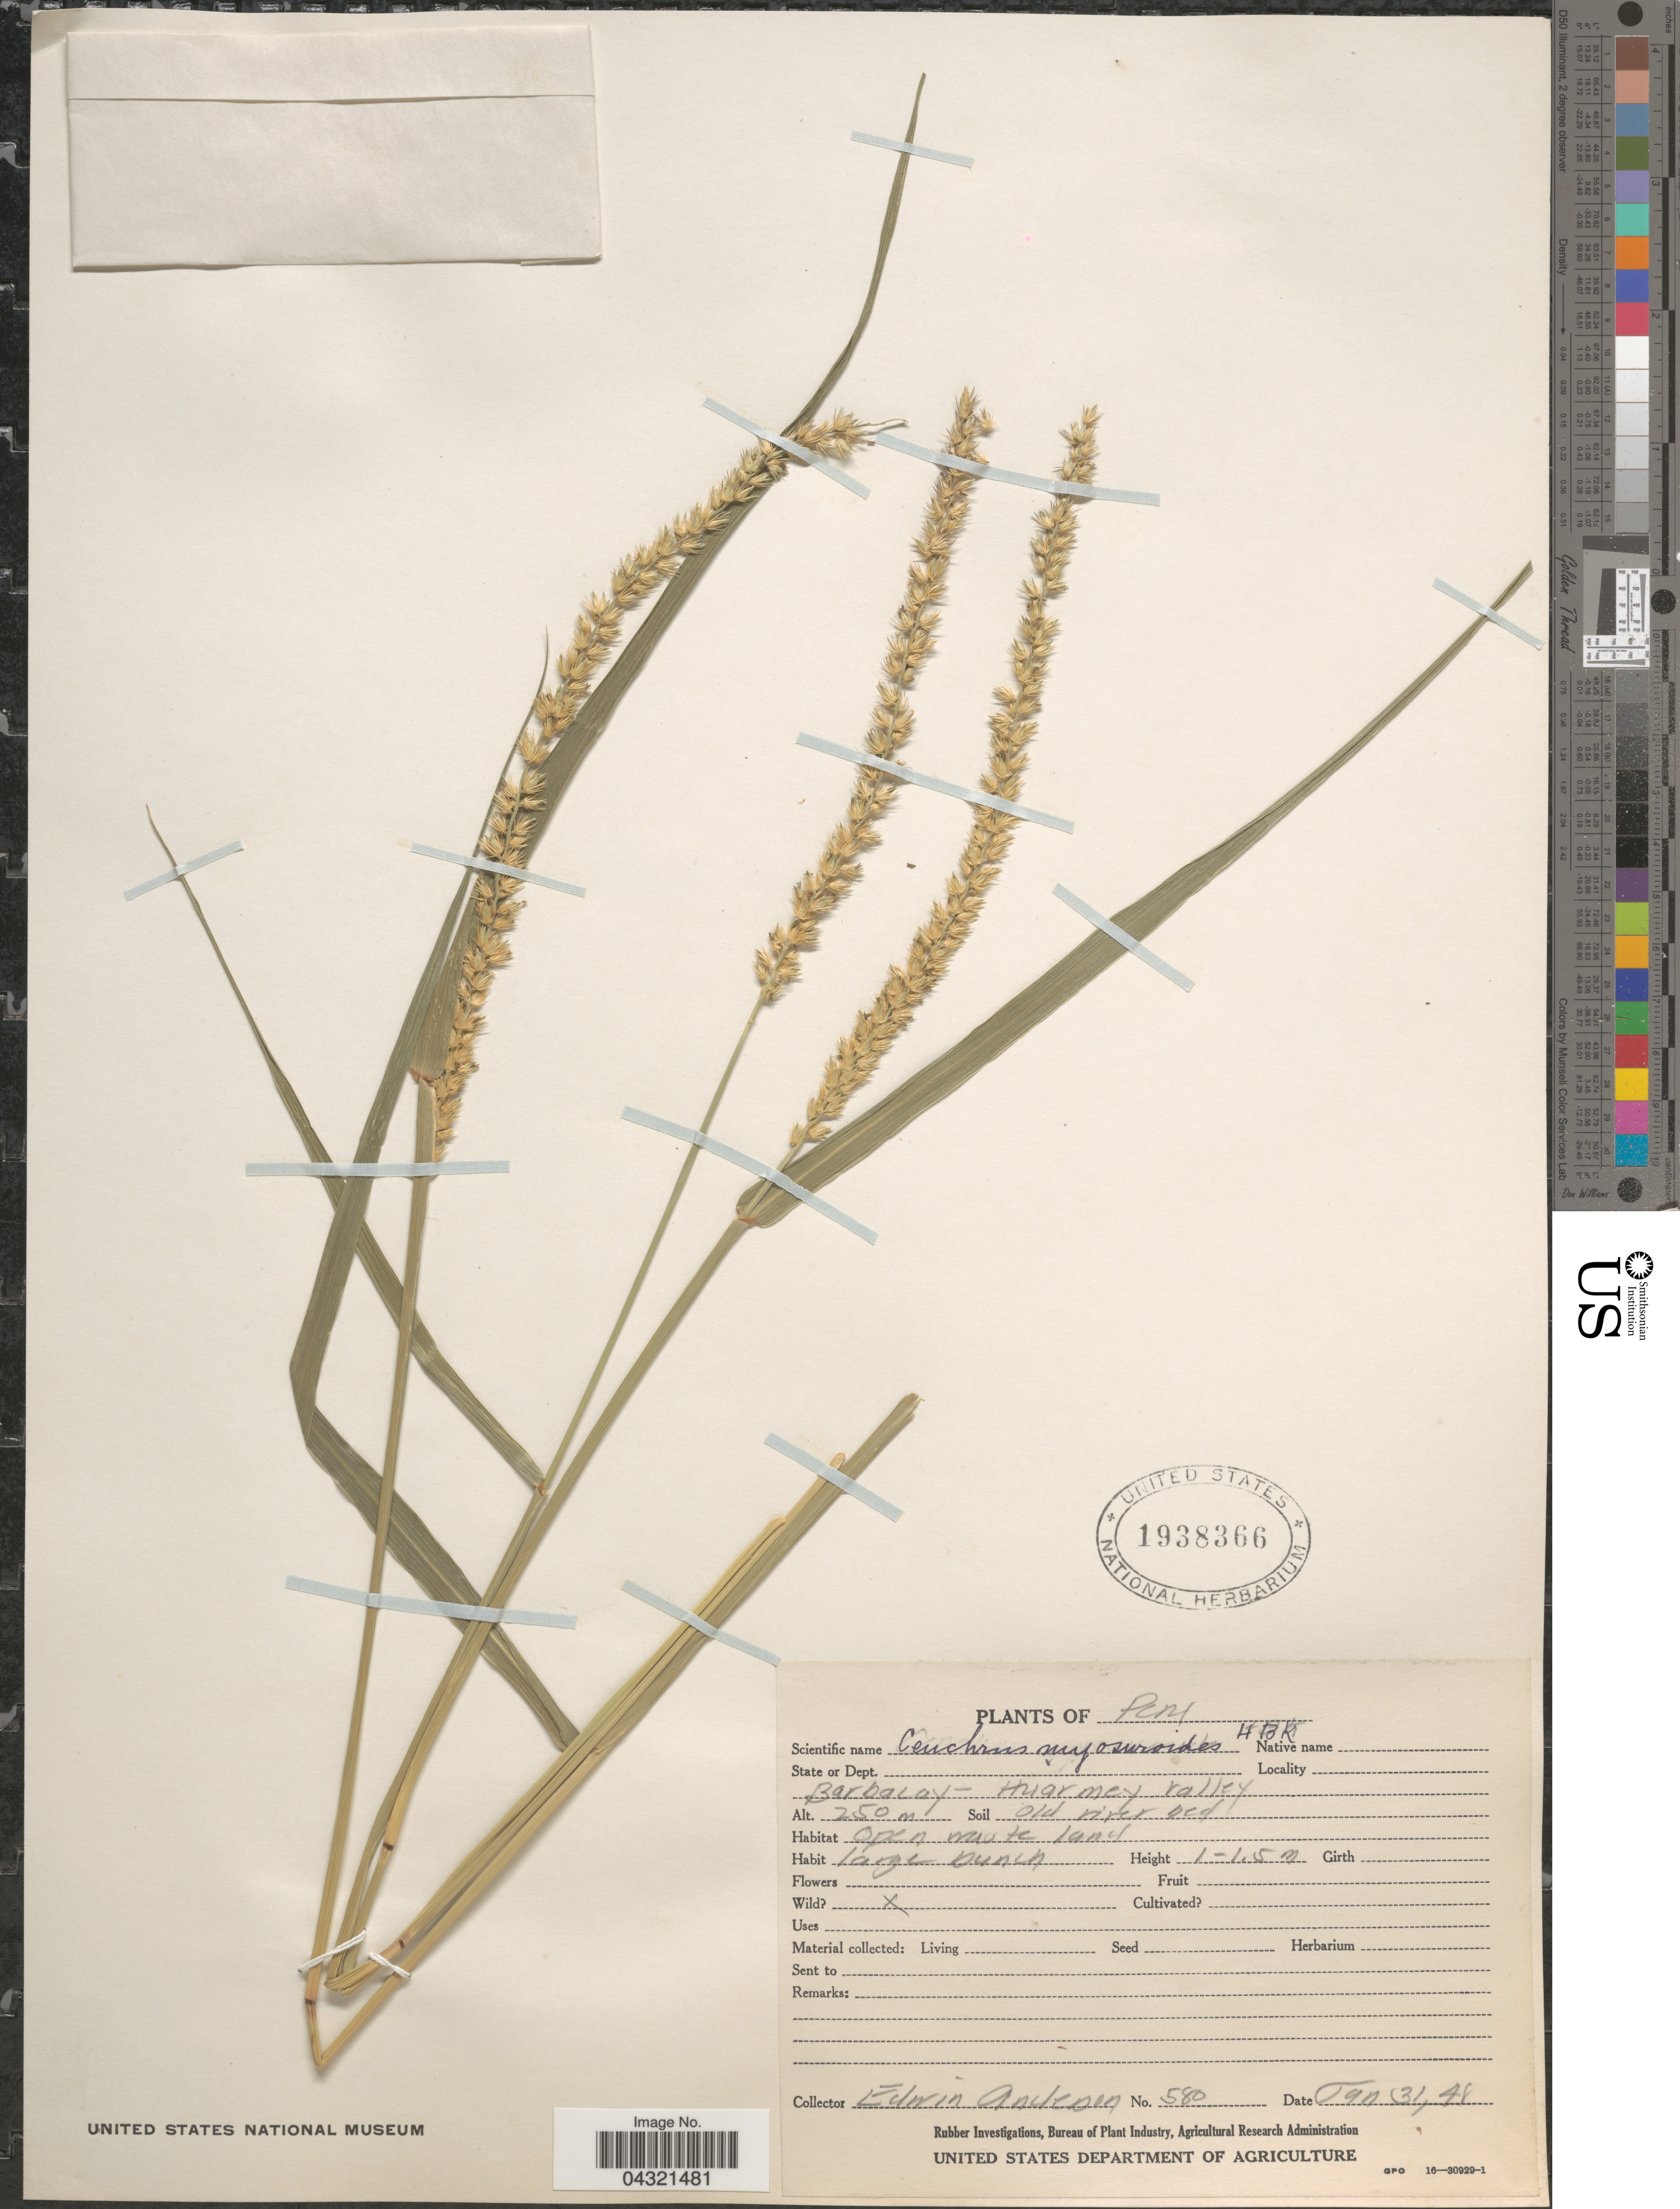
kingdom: Plantae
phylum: Tracheophyta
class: Liliopsida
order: Poales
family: Poaceae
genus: Cenchrus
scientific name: Cenchrus myosuroides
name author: Kunth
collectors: E. Anderson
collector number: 580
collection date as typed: Transcribed d/m/y: 31/1/48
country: Peru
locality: Barbacay - Huarmey valley.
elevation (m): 250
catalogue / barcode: US 1938366